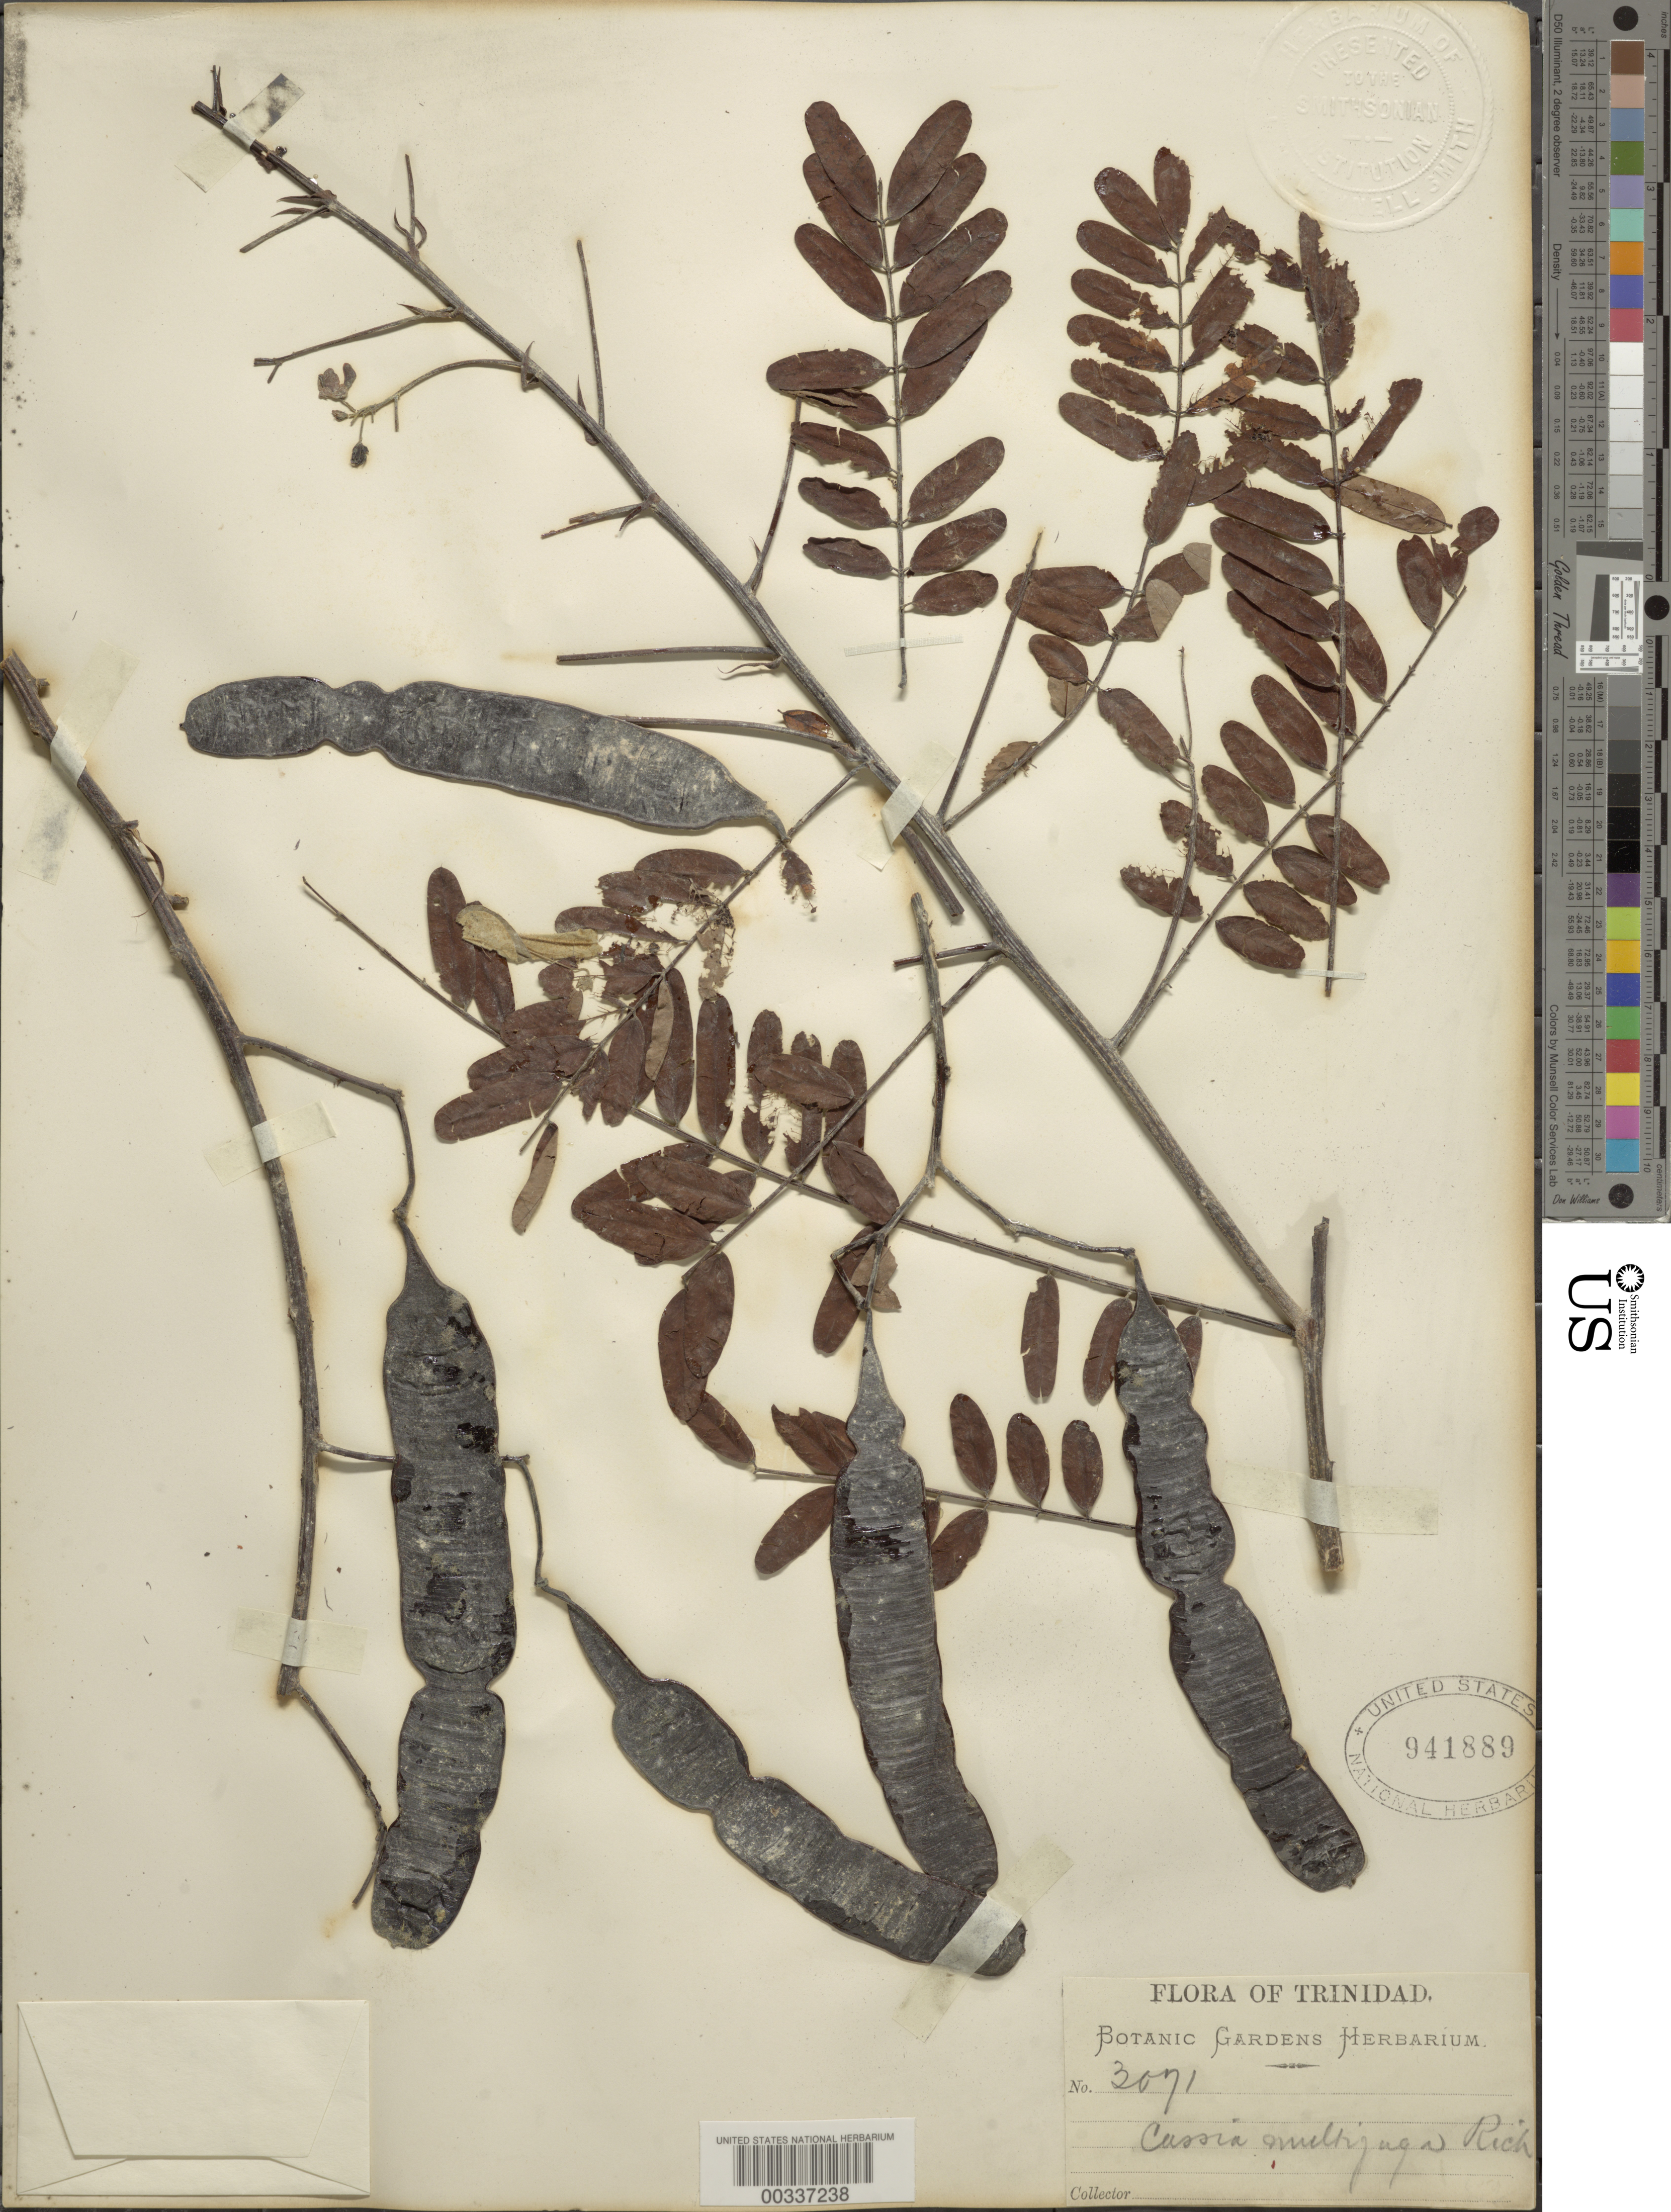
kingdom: Plantae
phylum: Tracheophyta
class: Magnoliopsida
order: Fabales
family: Fabaceae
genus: Senna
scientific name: Senna multijuga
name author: (Rich.) H.S. Irwin & Barneby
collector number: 3071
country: Trinidad and Tobago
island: Trinidad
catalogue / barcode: US 941889